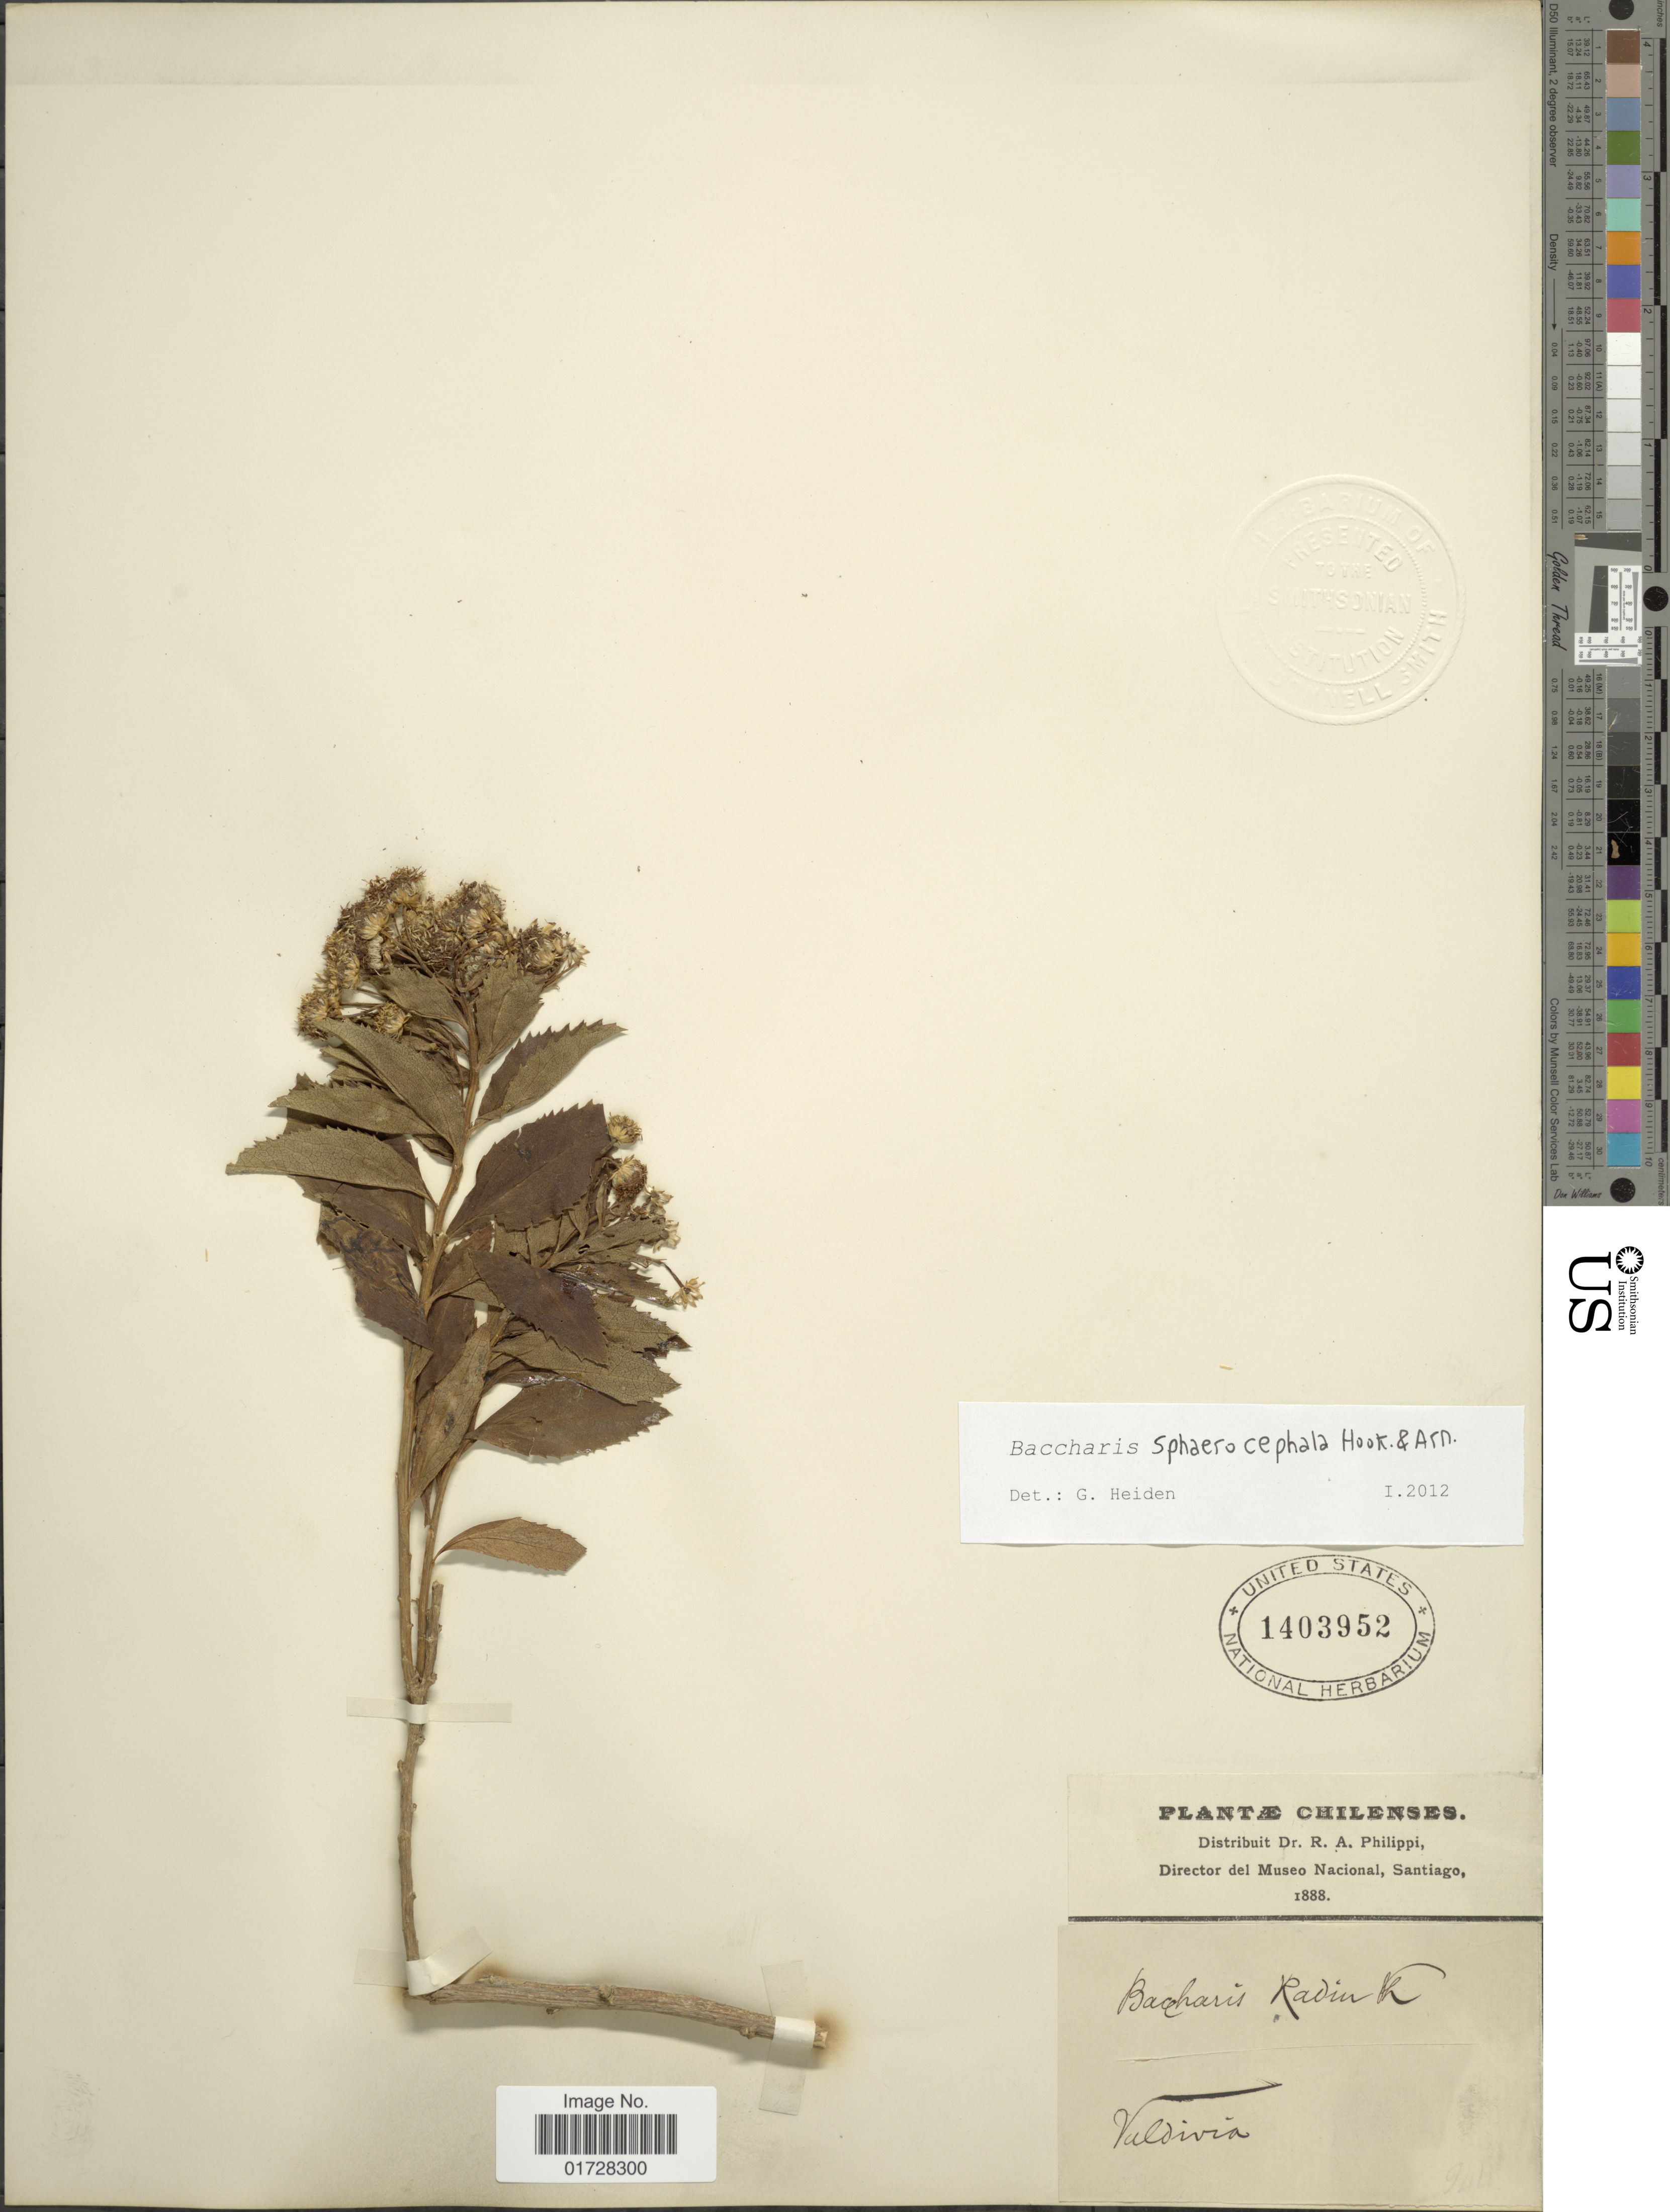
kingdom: Plantae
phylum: Tracheophyta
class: Magnoliopsida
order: Asterales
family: Asteraceae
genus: Baccharis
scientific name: Baccharis sphaerocephala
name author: Hook. & Arn.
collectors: R. A. Philippi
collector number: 904?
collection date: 1888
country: Chile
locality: Valdivia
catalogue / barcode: US 1403952